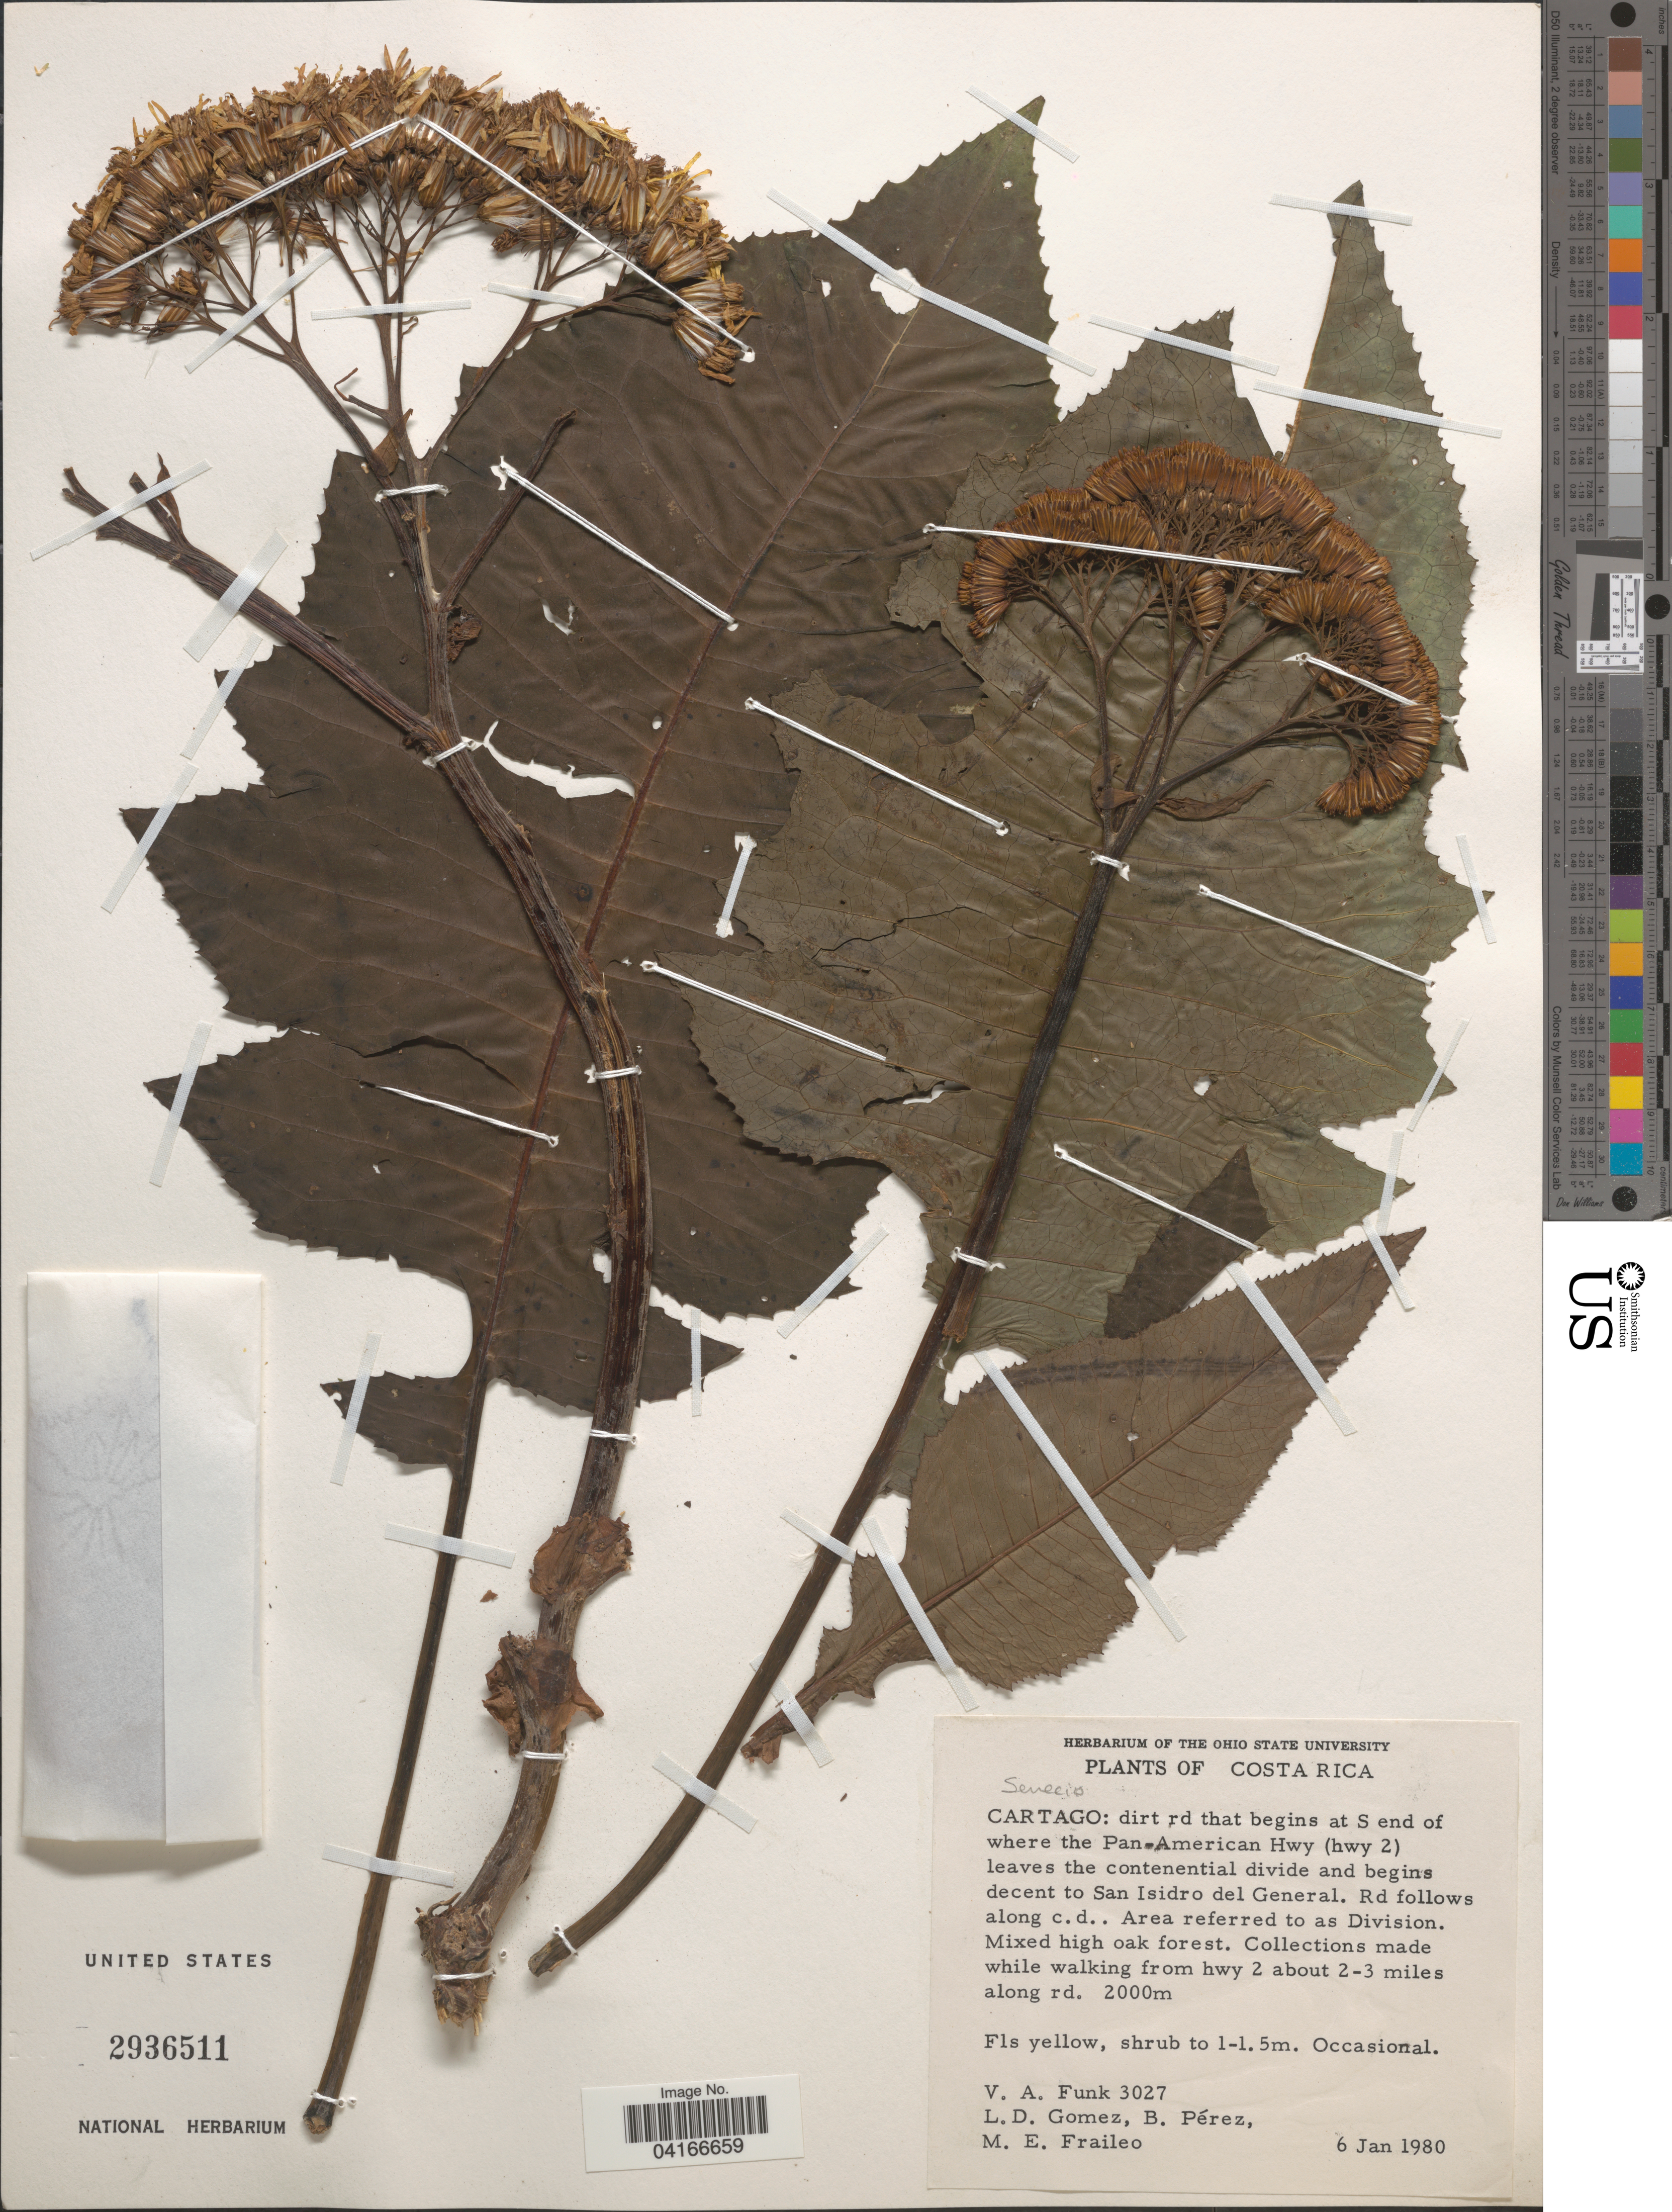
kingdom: Plantae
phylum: Tracheophyta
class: Magnoliopsida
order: Asterales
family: Asteraceae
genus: Senecio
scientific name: Senecio sp.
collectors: V. Funk, L. D. Gómez, B. Pérez & M. Fraileo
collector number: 3027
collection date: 1980-01-06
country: Costa Rica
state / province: Cartago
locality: Dirt rd that begins at S end of where the Pan-American Hwy (hwy 2) leaves the contenential divide and begins decent to San Isidro del General. Rd follows along c.d. Area referred to as Division. Collections made while walking from Hwy 2 about 2-3 miles along rd.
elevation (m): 2000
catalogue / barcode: US 2936511